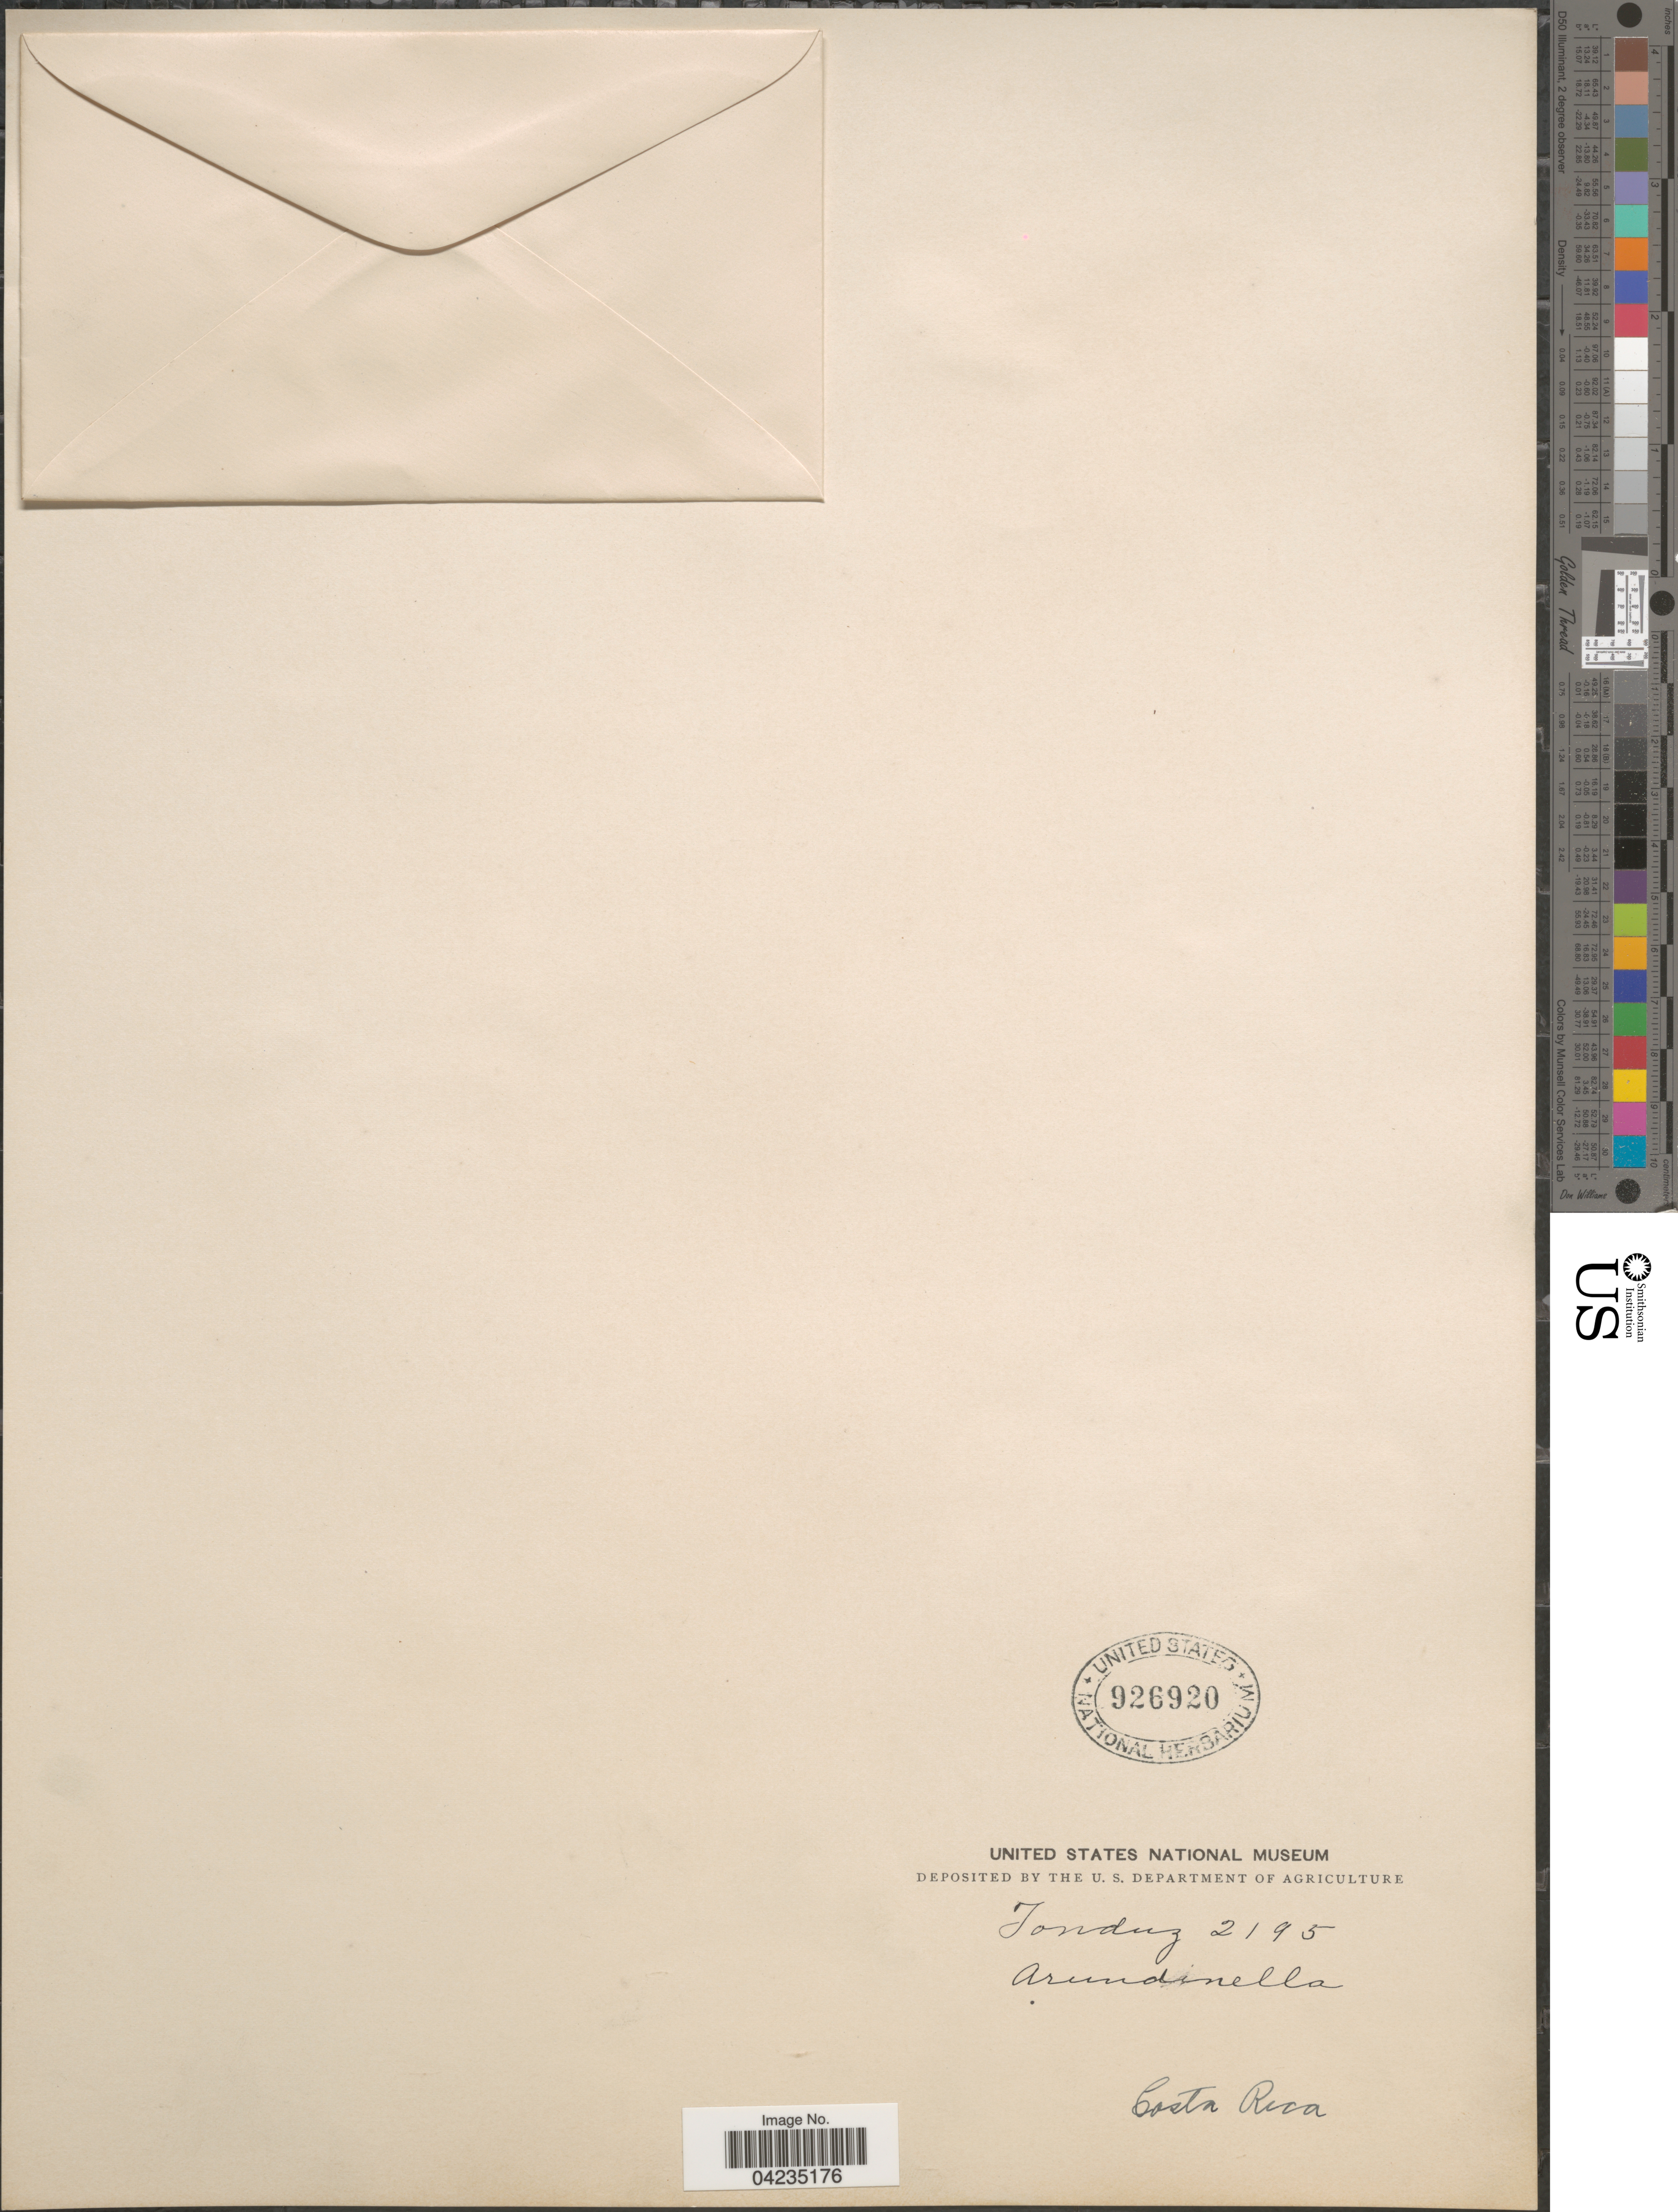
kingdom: Plantae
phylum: Tracheophyta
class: Liliopsida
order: Poales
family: Poaceae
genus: Arundinella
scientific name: Arundinella deppeana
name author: Nees ex Steud.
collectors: Tonduz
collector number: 2195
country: Costa Rica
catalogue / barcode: US 926920